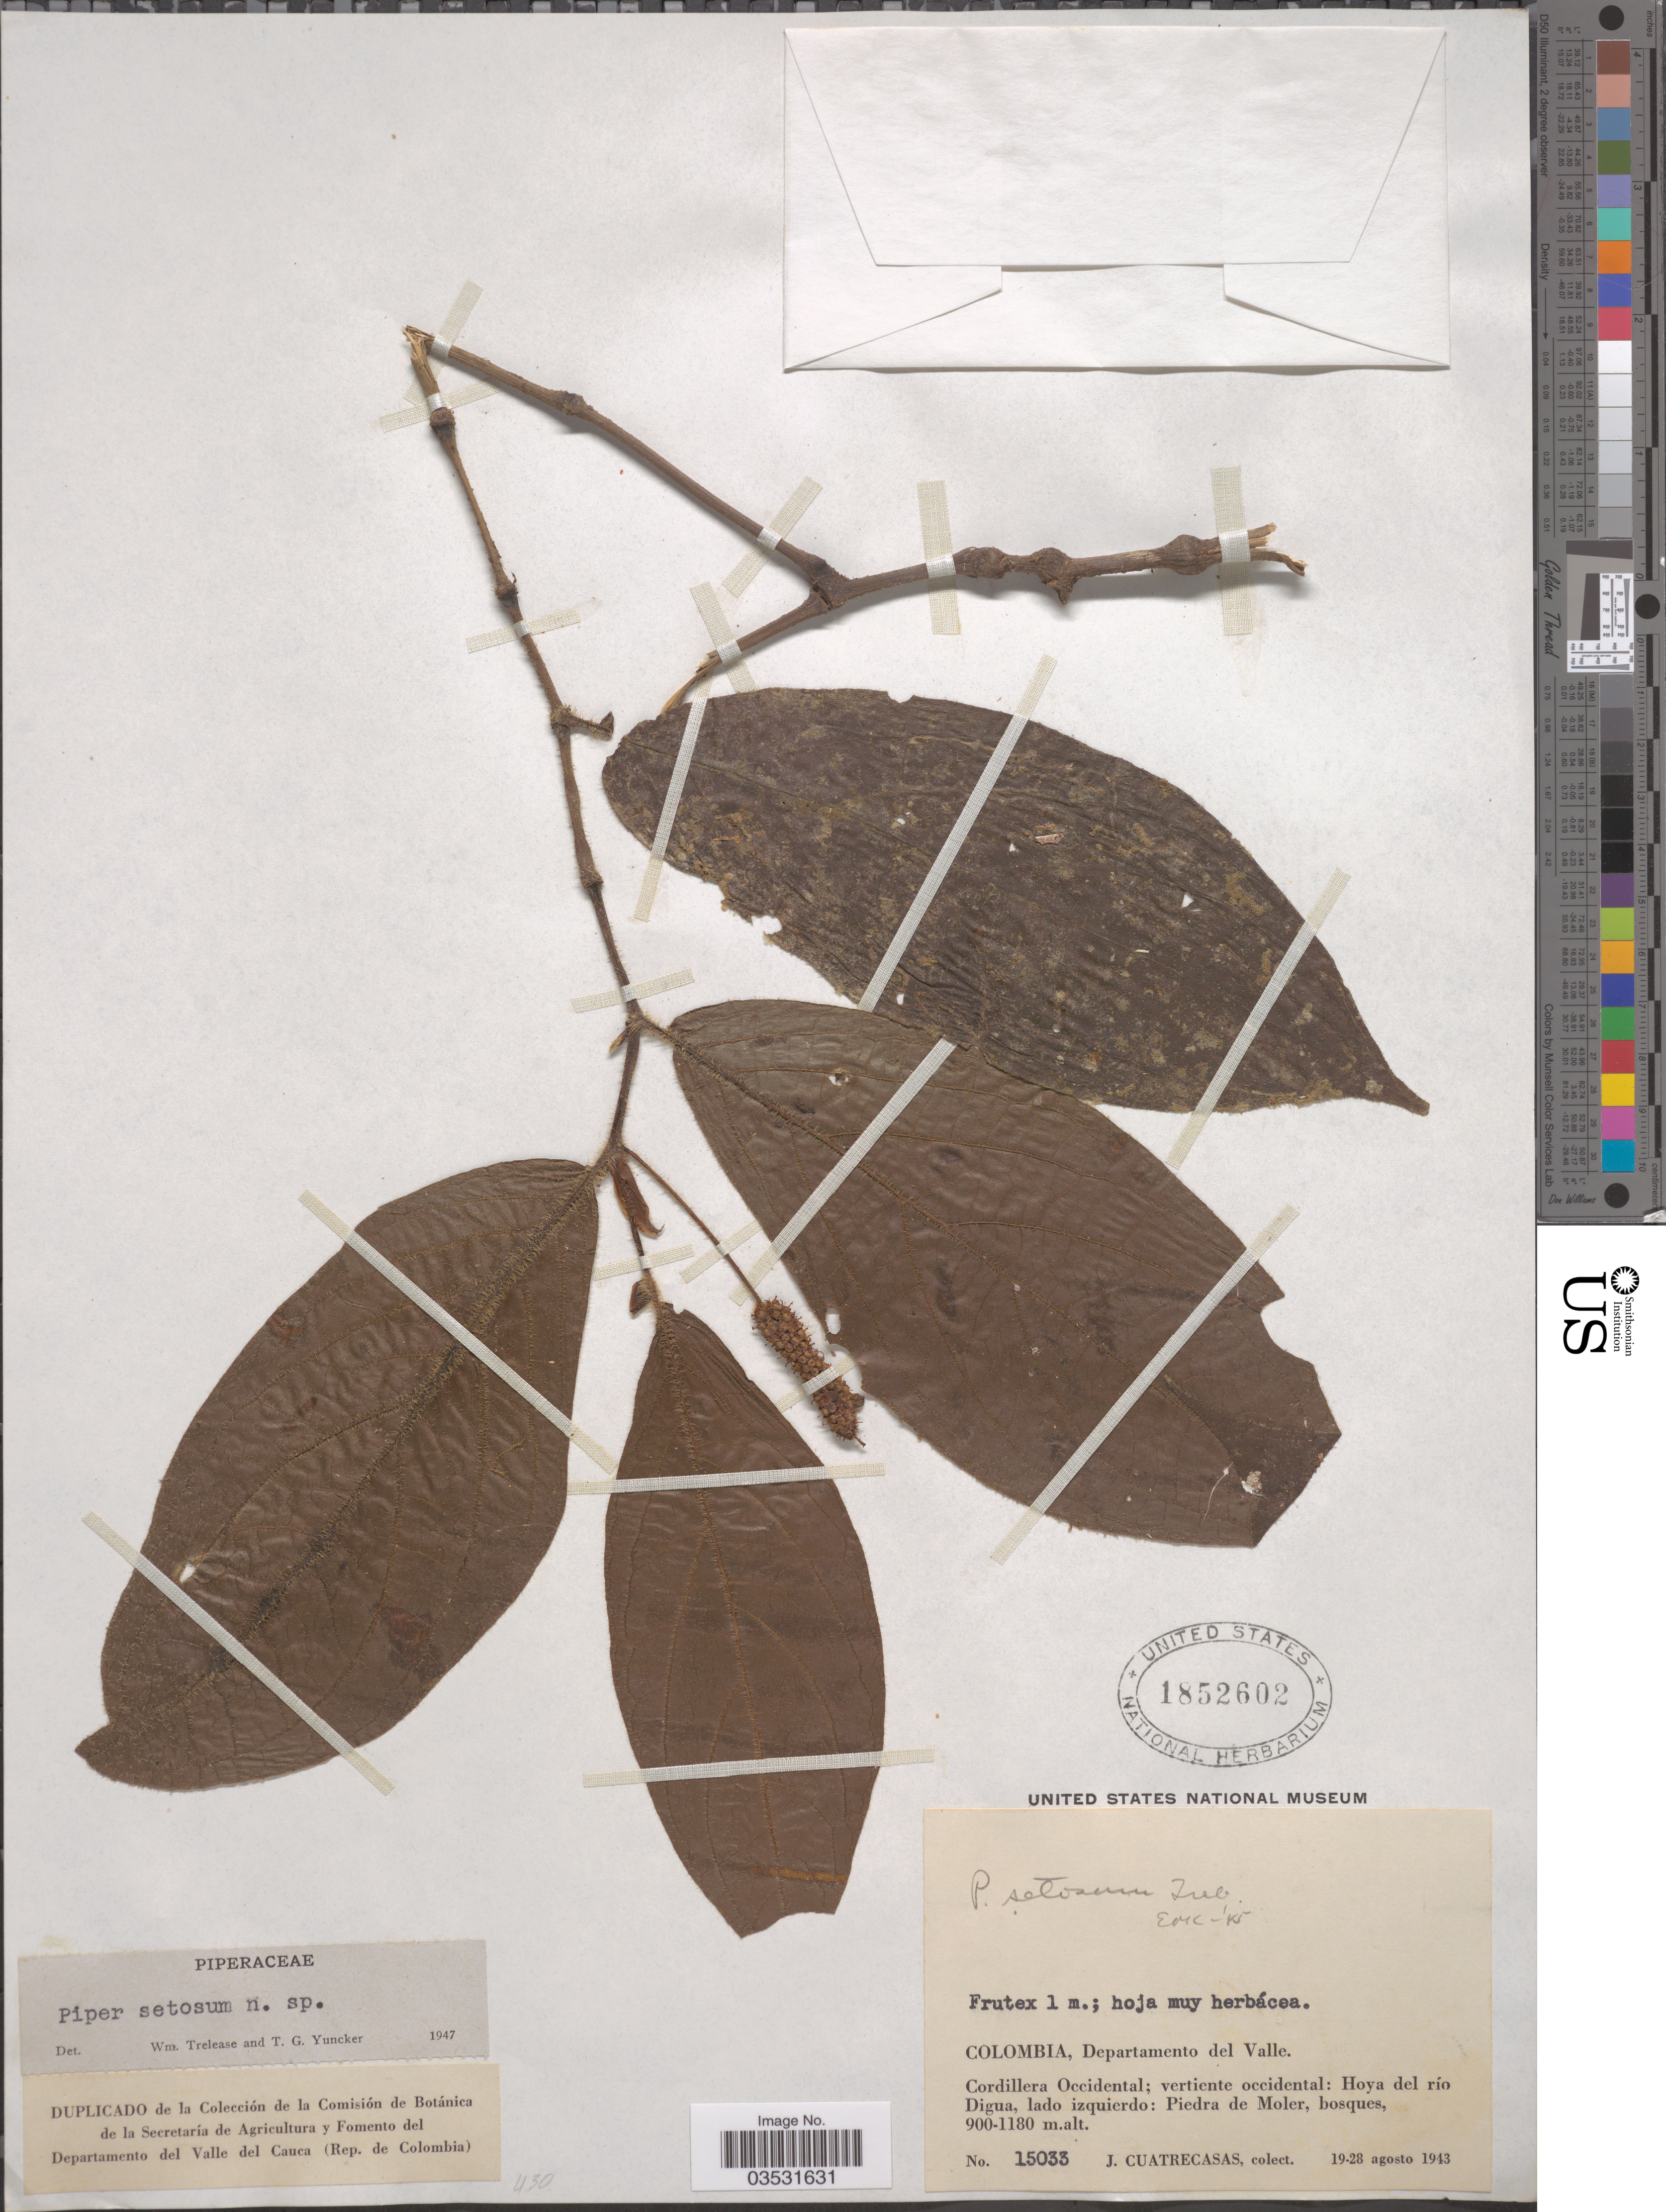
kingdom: Plantae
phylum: Tracheophyta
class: Magnoliopsida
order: Piperales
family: Piperaceae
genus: Piper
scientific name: Piper setosum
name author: Trel. & Yunck.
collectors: J. Cuatrecasas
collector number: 15033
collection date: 1943-08-19/1943-08-28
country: Colombia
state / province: Valle del Cauca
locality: Departamento del Valle. Cordillera Occidental; vertiente occidental: Hoya del río Digua, lado izquierda: Piedra de Moler, bosques.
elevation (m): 900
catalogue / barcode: US 1852602